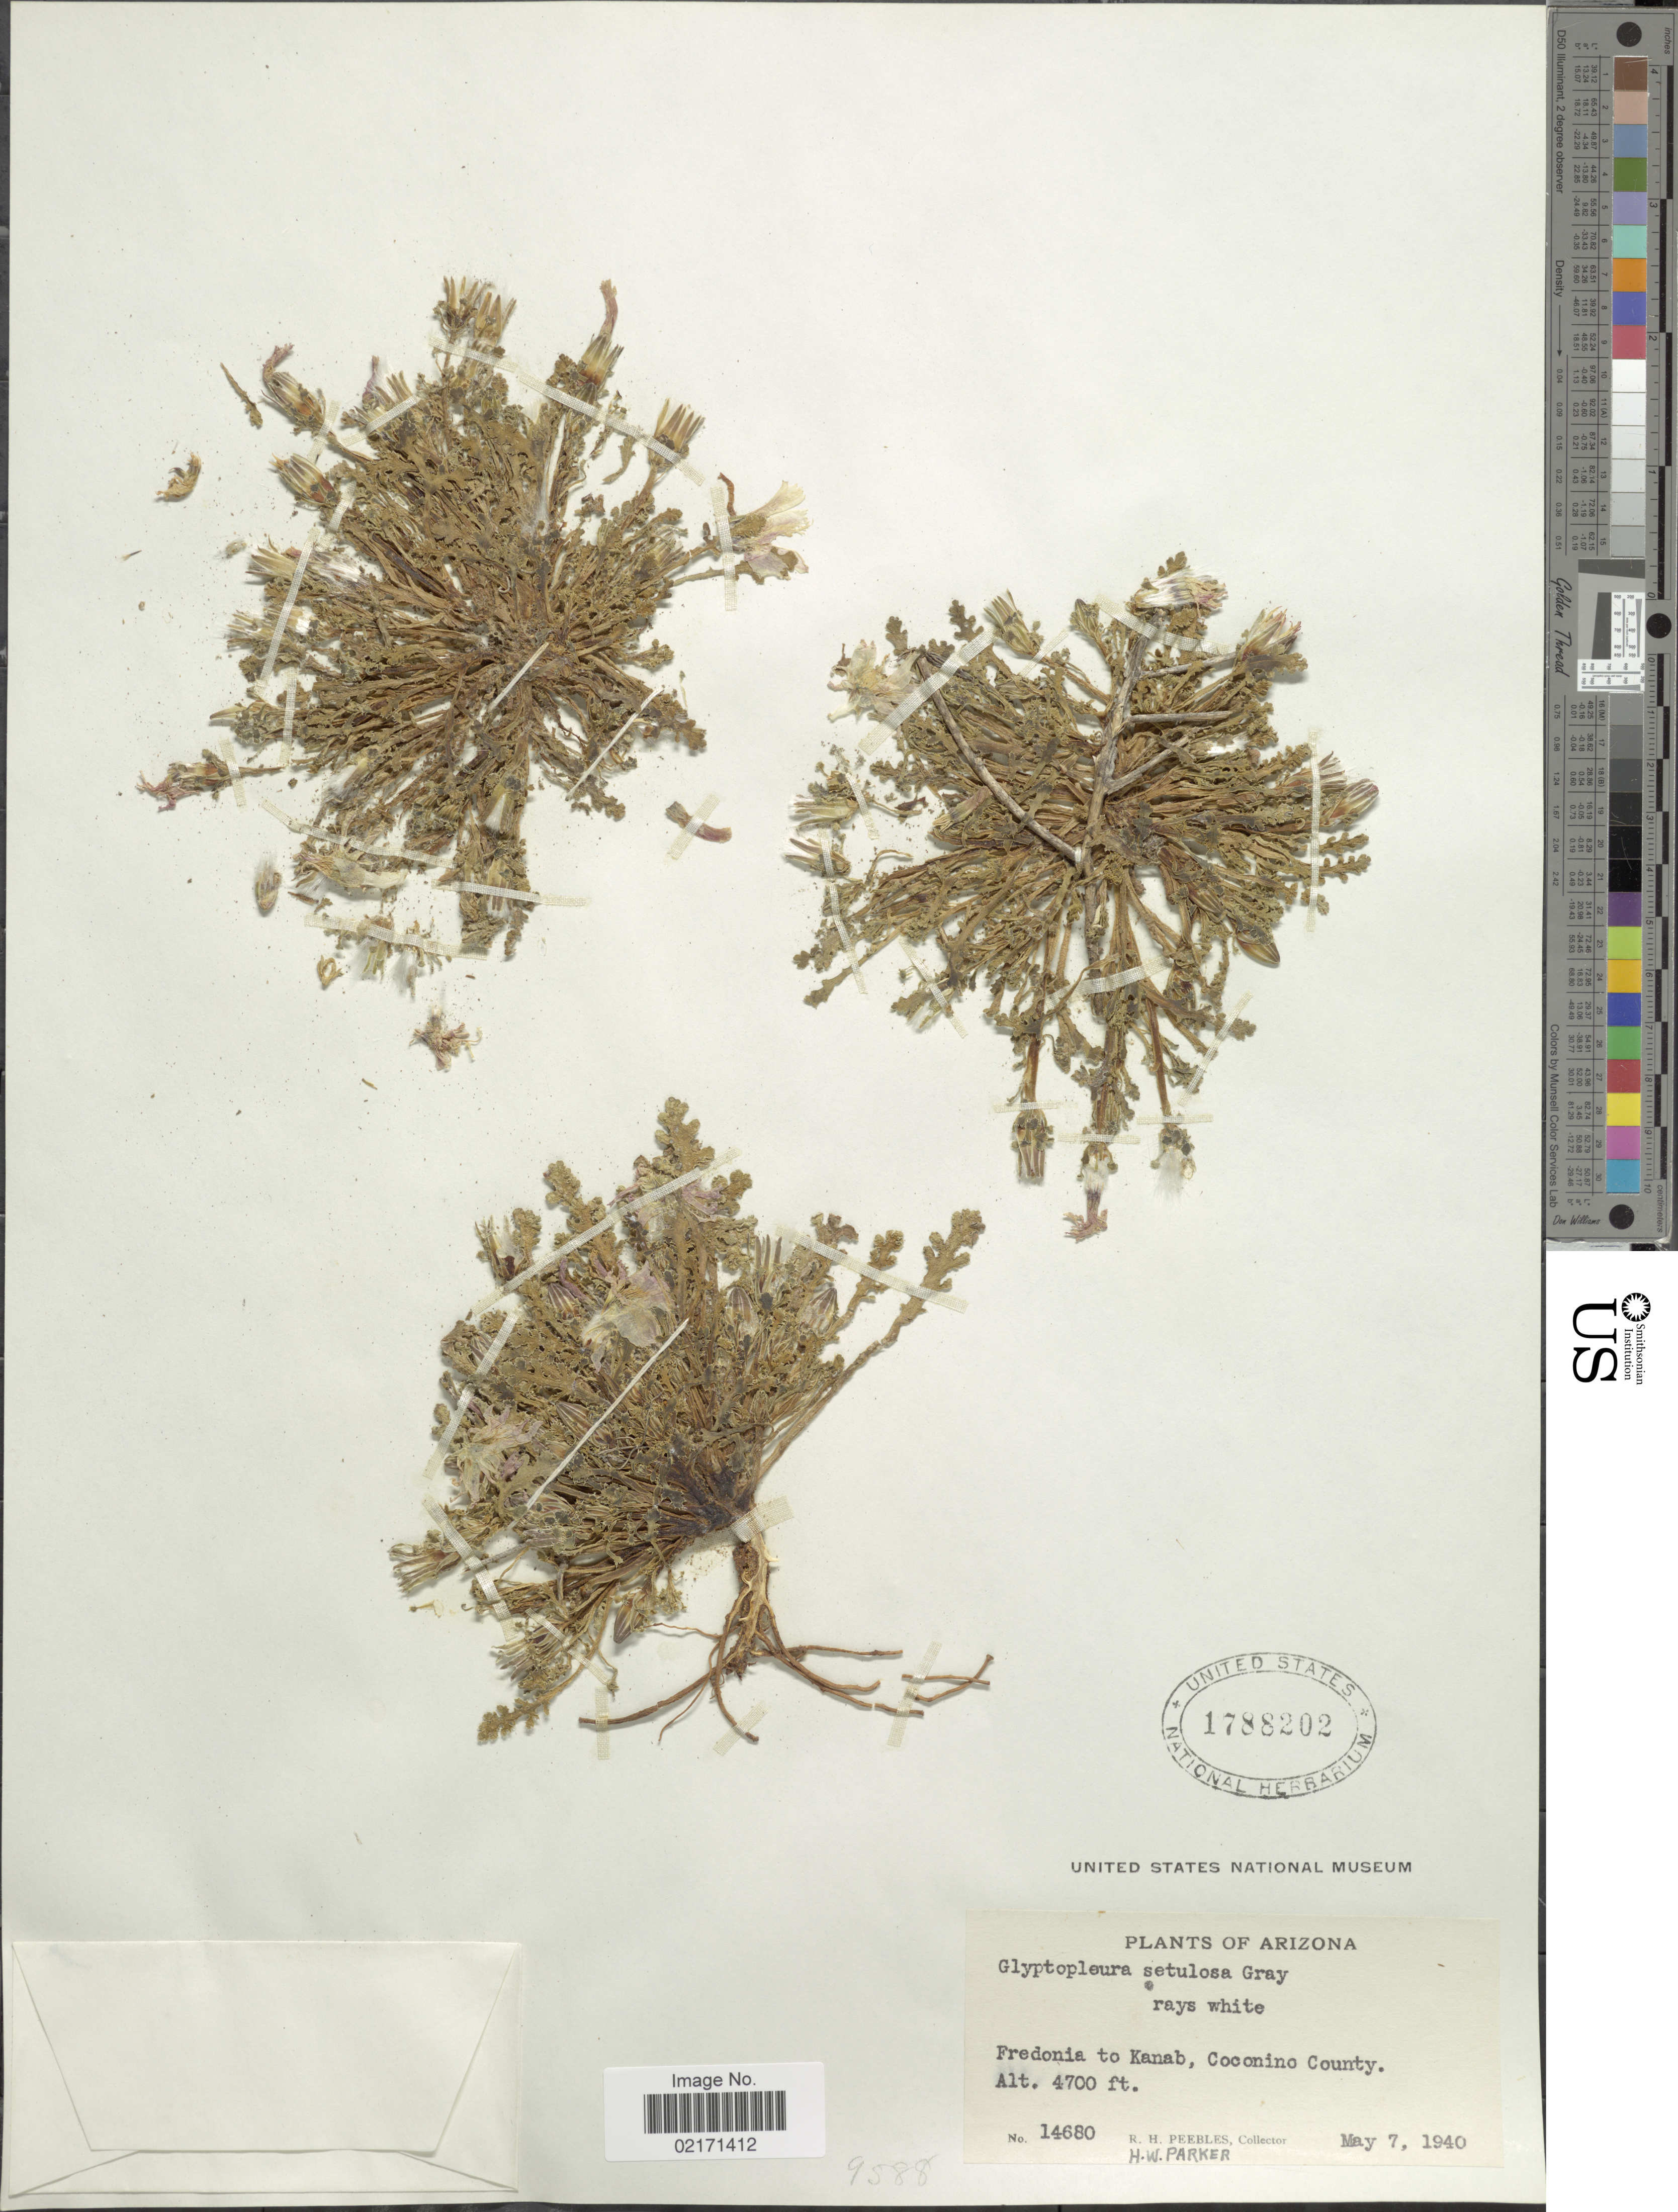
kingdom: Plantae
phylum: Tracheophyta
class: Magnoliopsida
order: Asterales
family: Asteraceae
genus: Glyptopleura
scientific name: Glyptopleura setulosa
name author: A. Gray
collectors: R. H. Peebles & H. W. Parker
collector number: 14680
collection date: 1940-05-07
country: United States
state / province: Arizona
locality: Fredonia to Kanab, Coconino County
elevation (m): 1433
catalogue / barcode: US 1788202